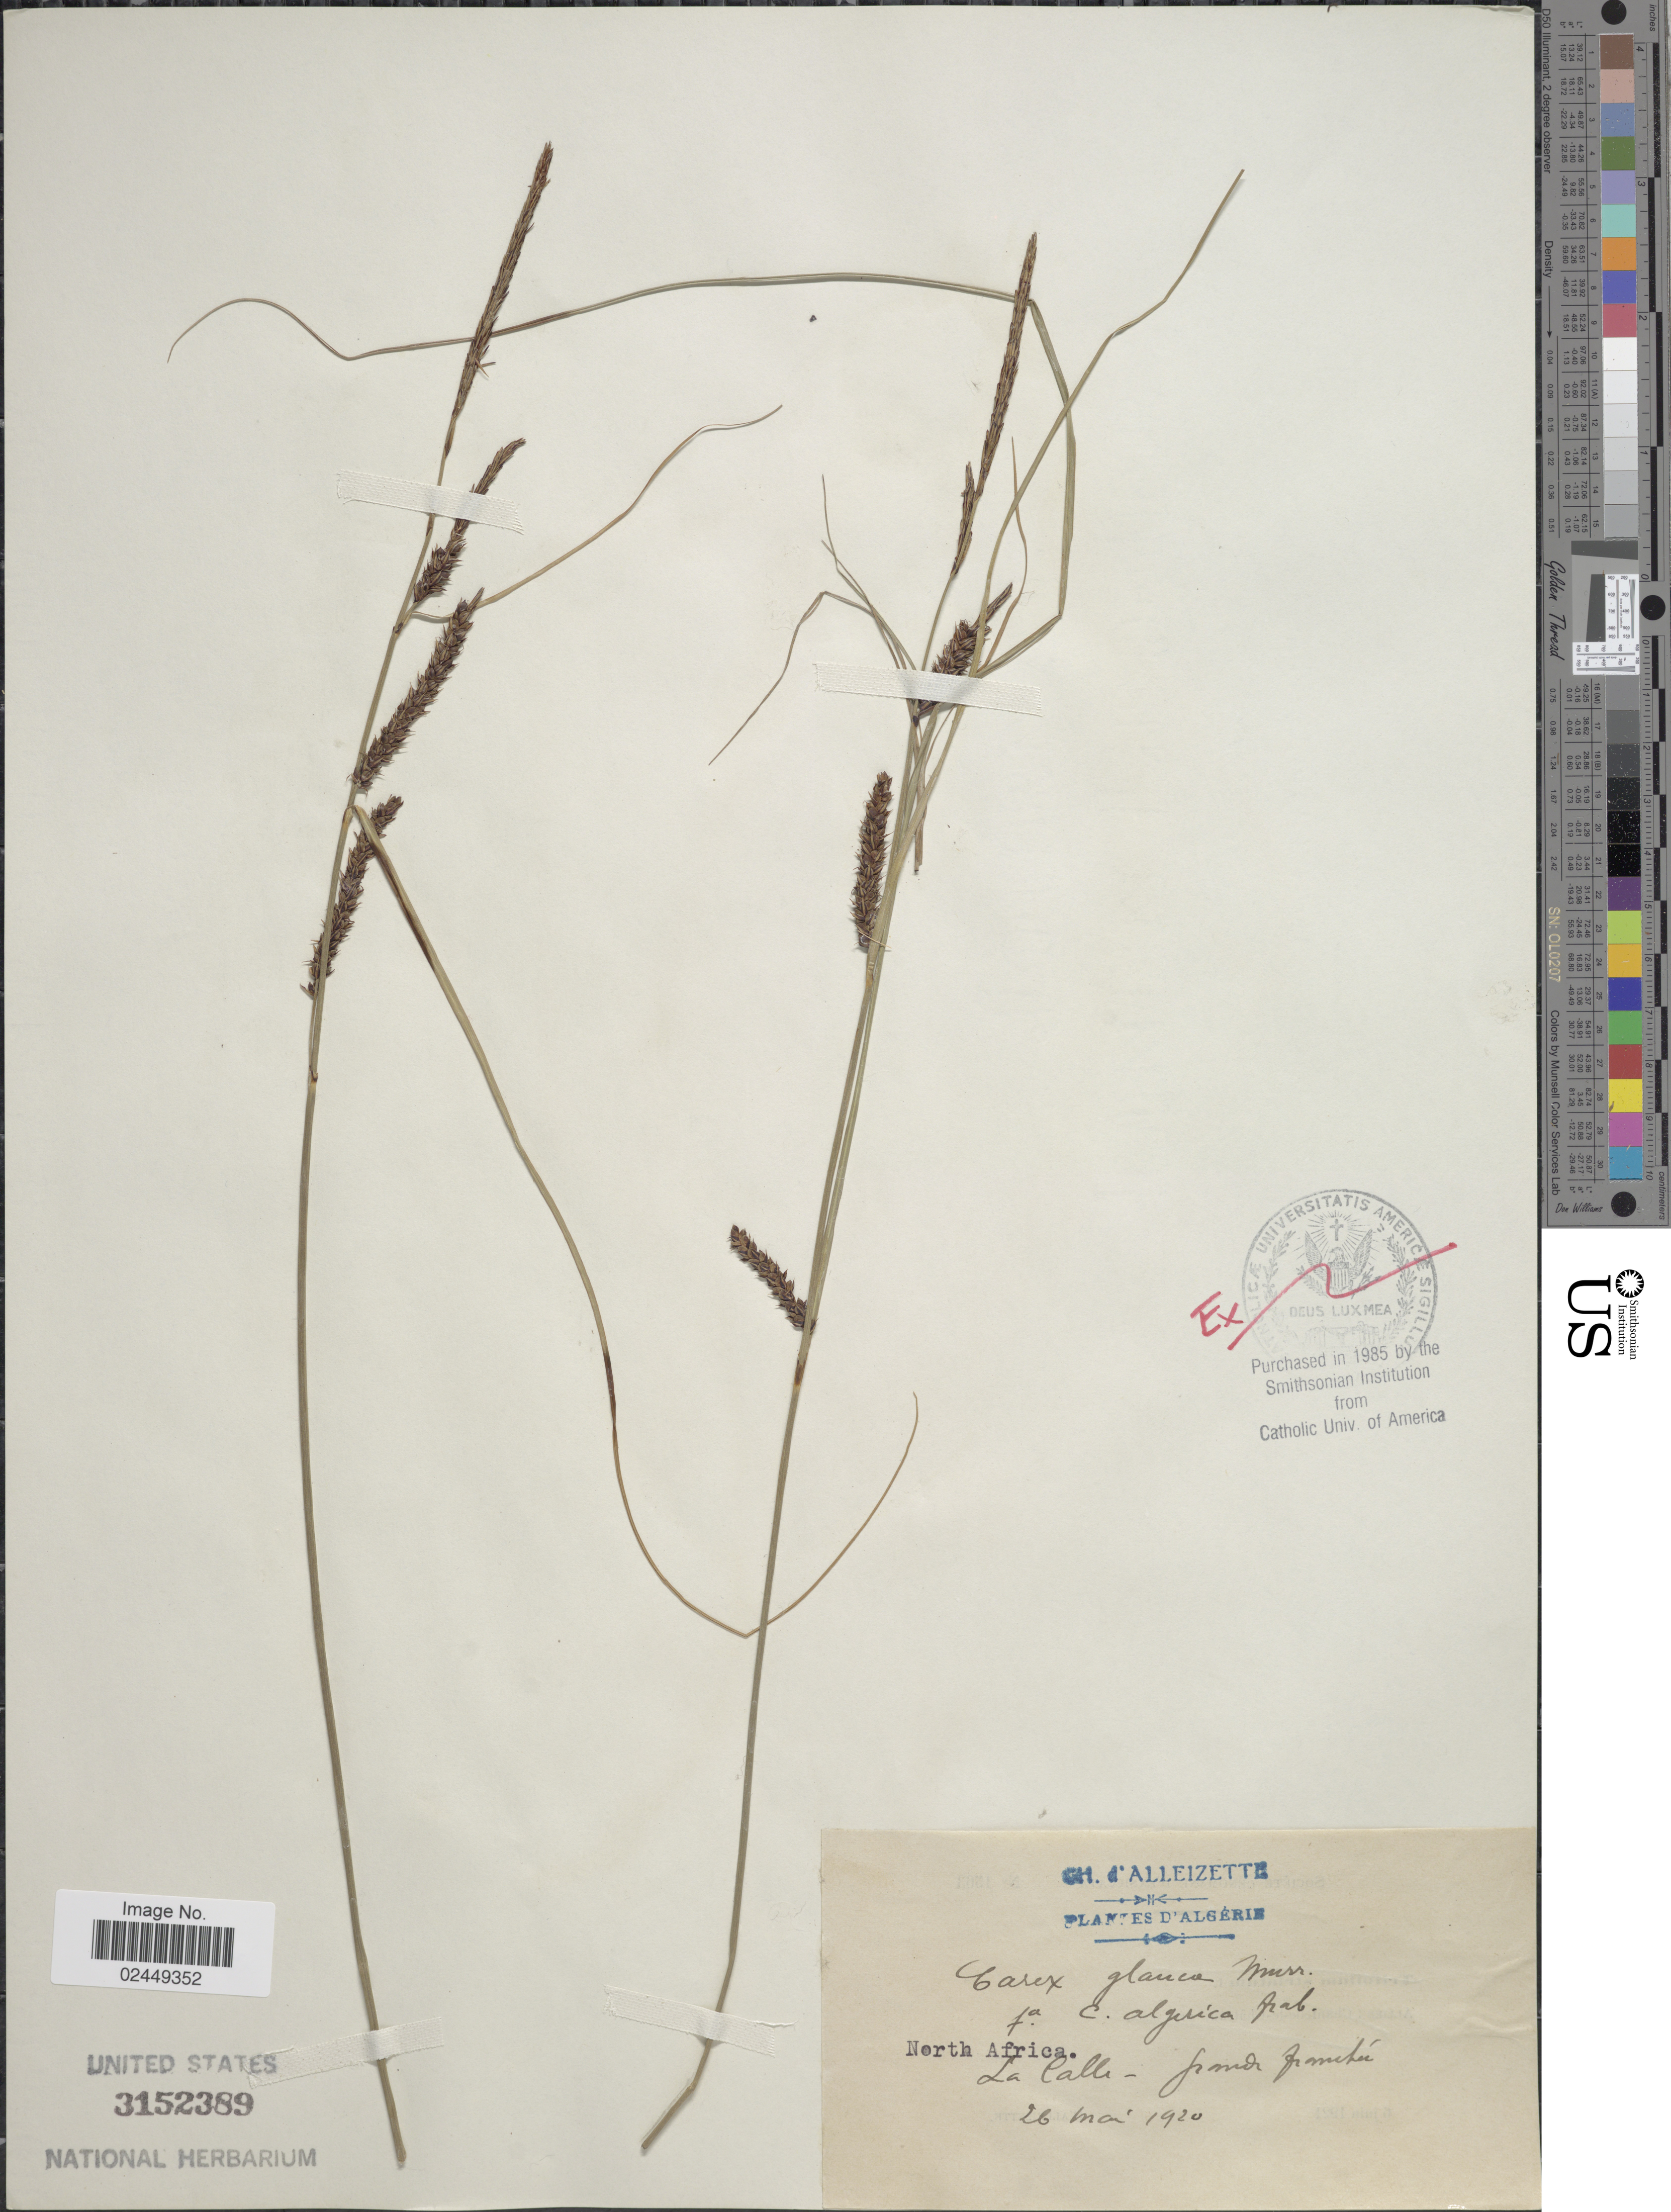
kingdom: Plantae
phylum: Tracheophyta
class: Liliopsida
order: Poales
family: Cyperaceae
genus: Carex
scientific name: Carex flacca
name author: Schreb.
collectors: D'alleizette, CH.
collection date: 1920-05-26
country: Algeria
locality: La Calle, fronde frignche [interpreted]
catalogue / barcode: US 3152389